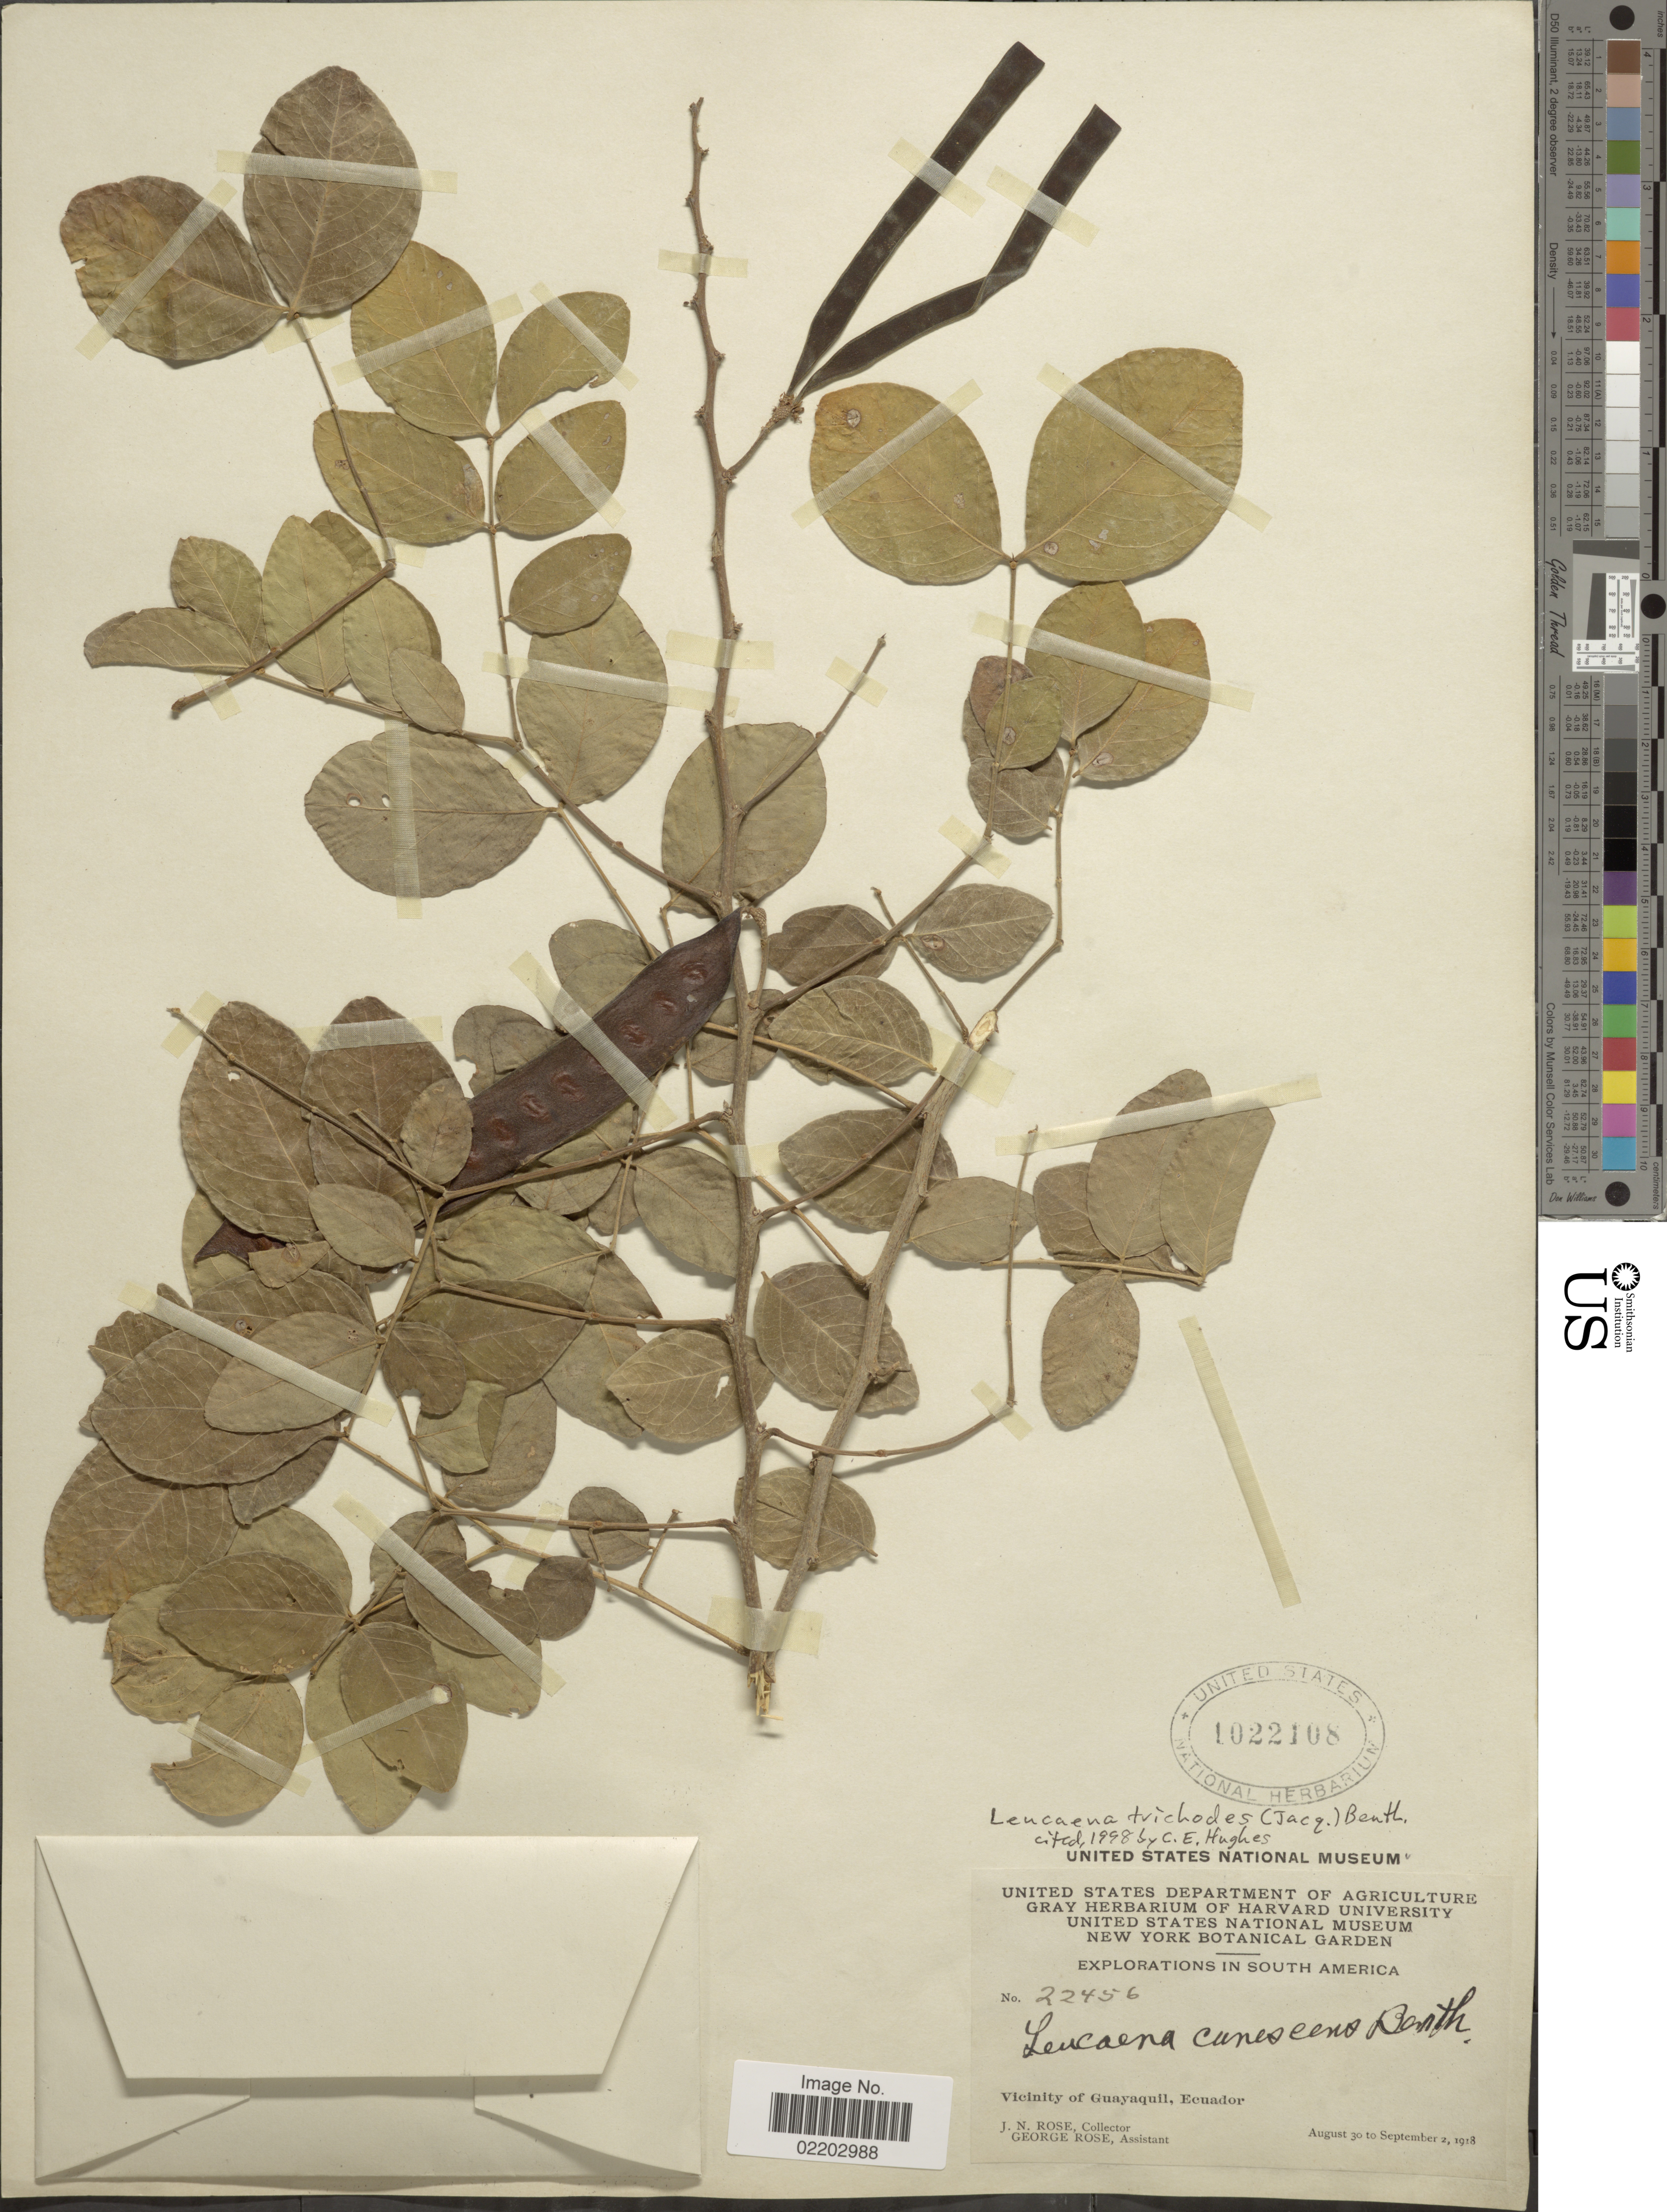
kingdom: Plantae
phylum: Tracheophyta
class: Magnoliopsida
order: Fabales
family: Fabaceae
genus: Leucaena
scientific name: Leucaena trichodes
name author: (Jacq.) Benth.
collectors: J. N. Rose & G. Rose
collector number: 22456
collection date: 1918-08-30/1918-09-02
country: Ecuador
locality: Vicinity of Guayaquil, Ecuador.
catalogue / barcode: US 1022108